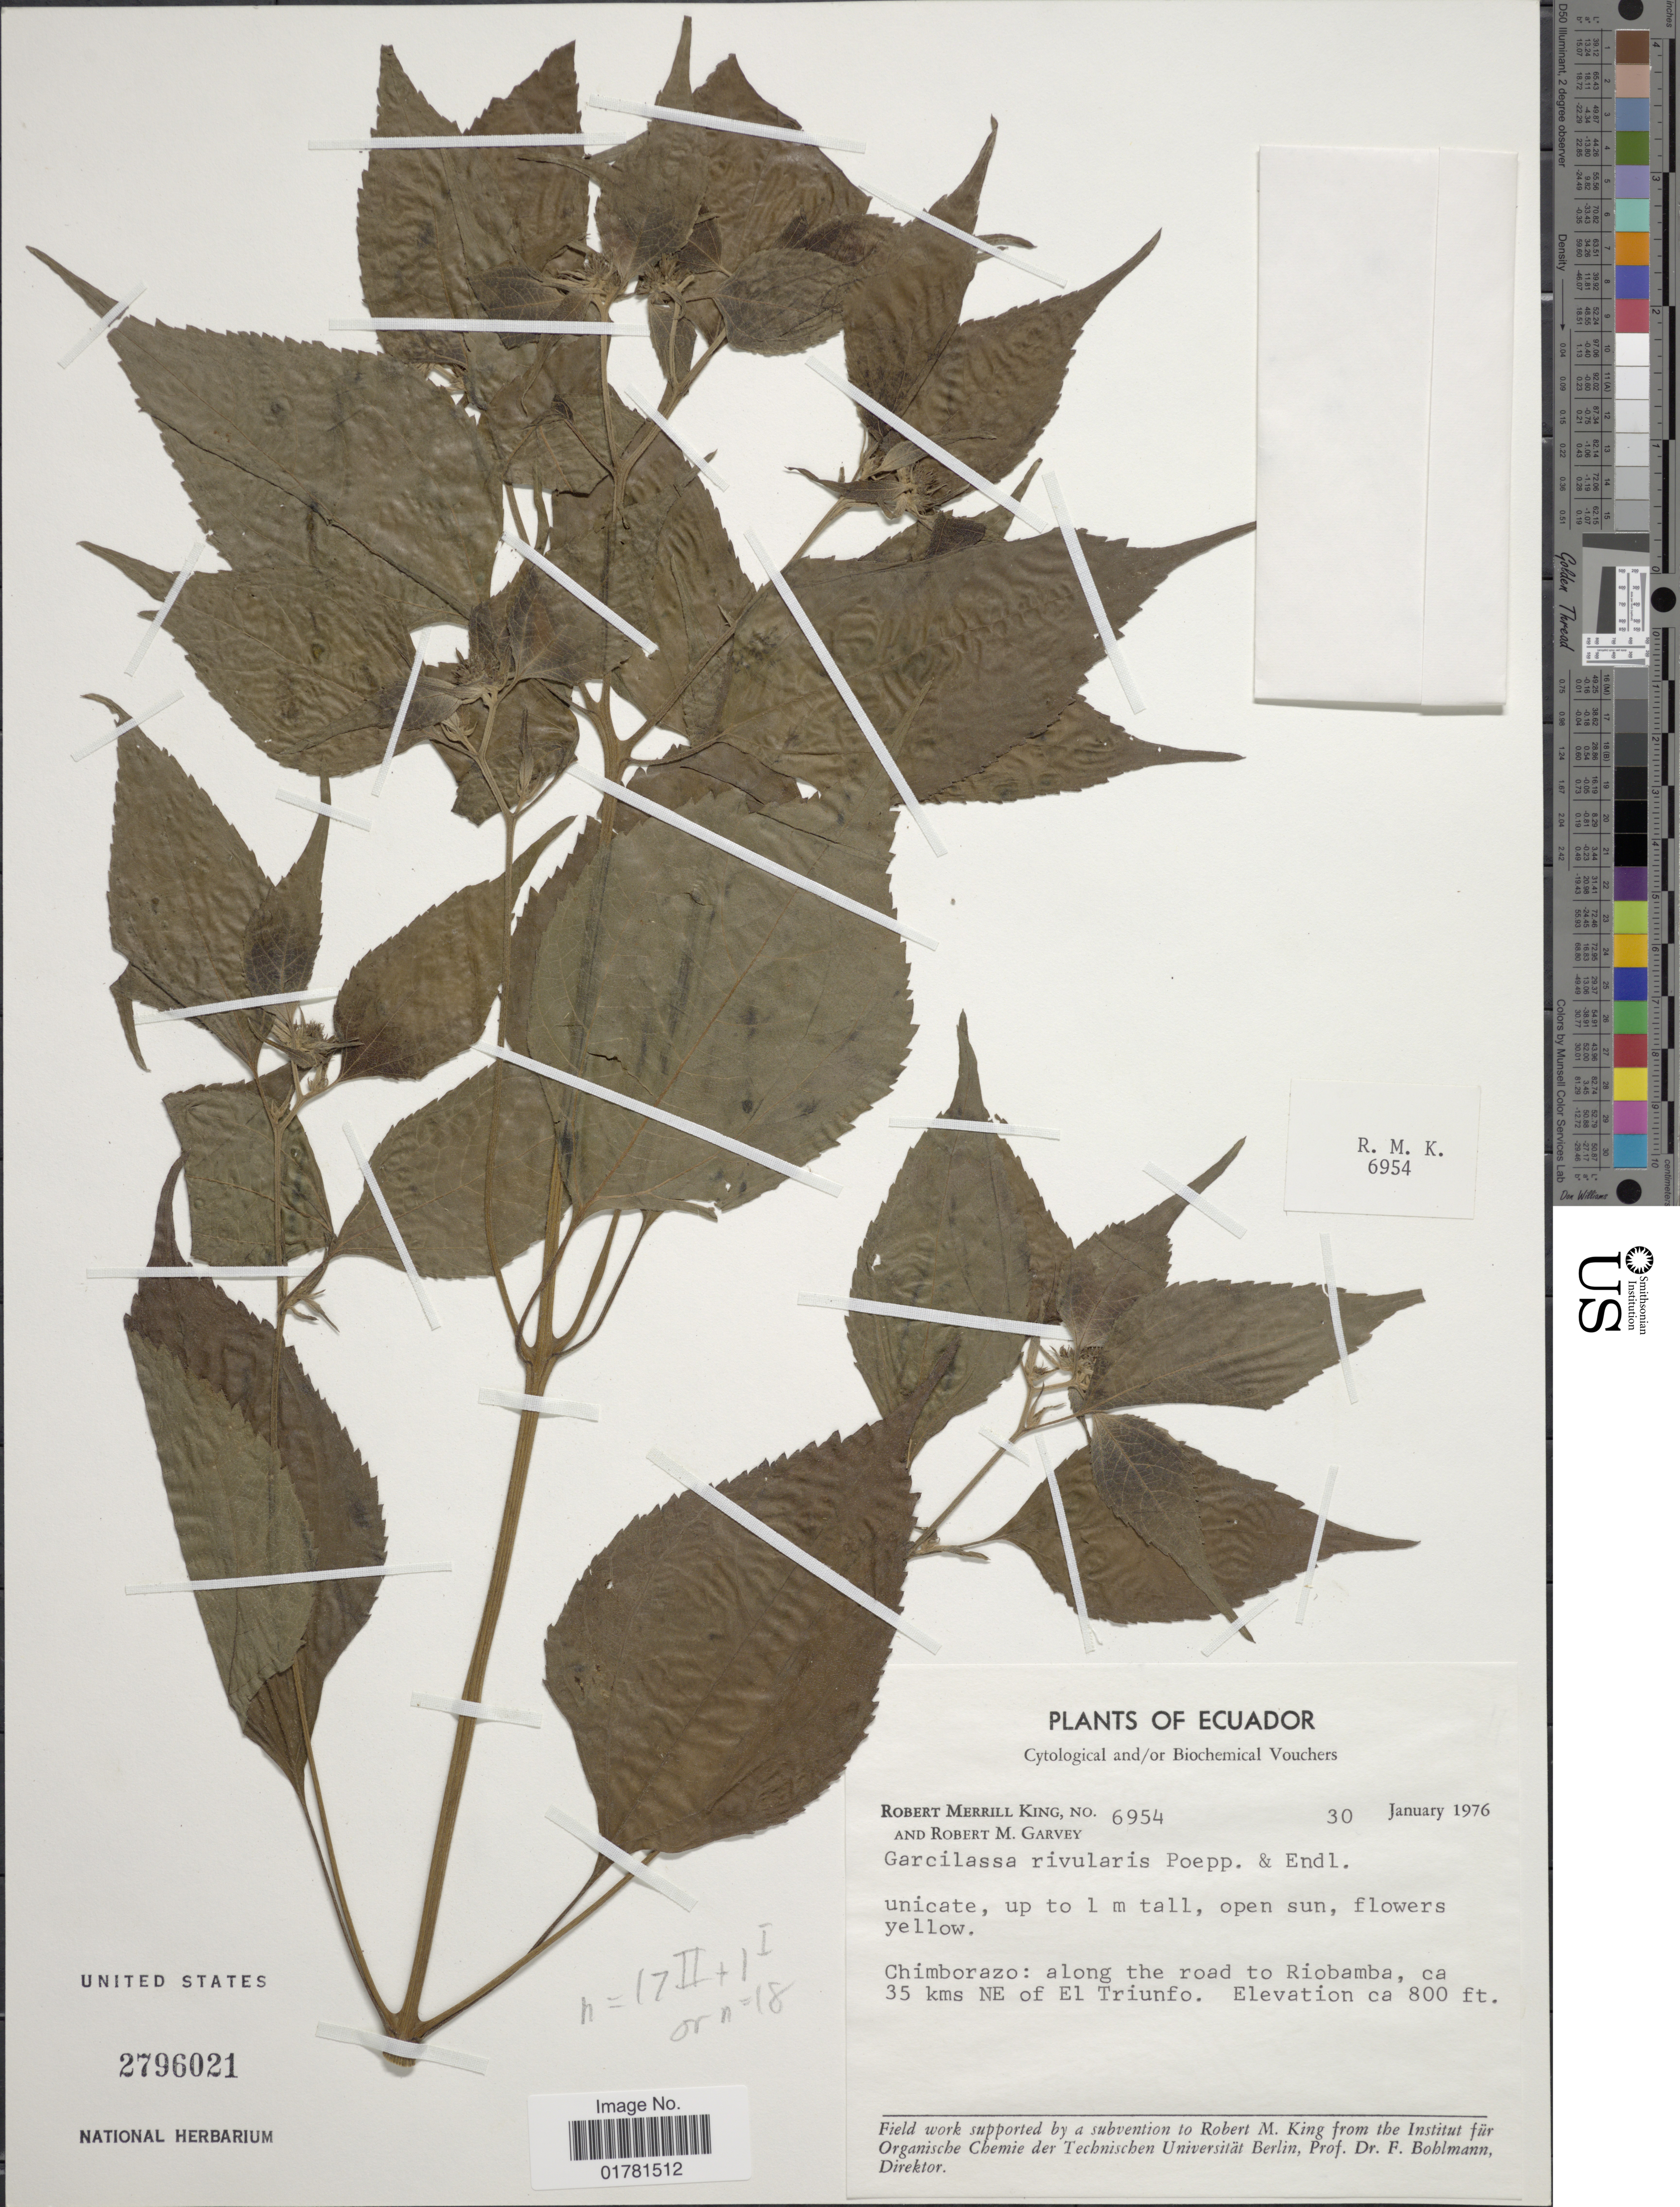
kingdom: Plantae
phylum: Tracheophyta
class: Magnoliopsida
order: Asterales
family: Asteraceae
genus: Garcilassa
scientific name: Garcilassa rivularis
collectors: R. M. King & R. Garvey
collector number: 6954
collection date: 1976-01-30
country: Ecuador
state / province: Chimborazo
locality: Along the road to Riobamba, ca 35 kms NE of El Truinfo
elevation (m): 244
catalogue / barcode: US 2796021